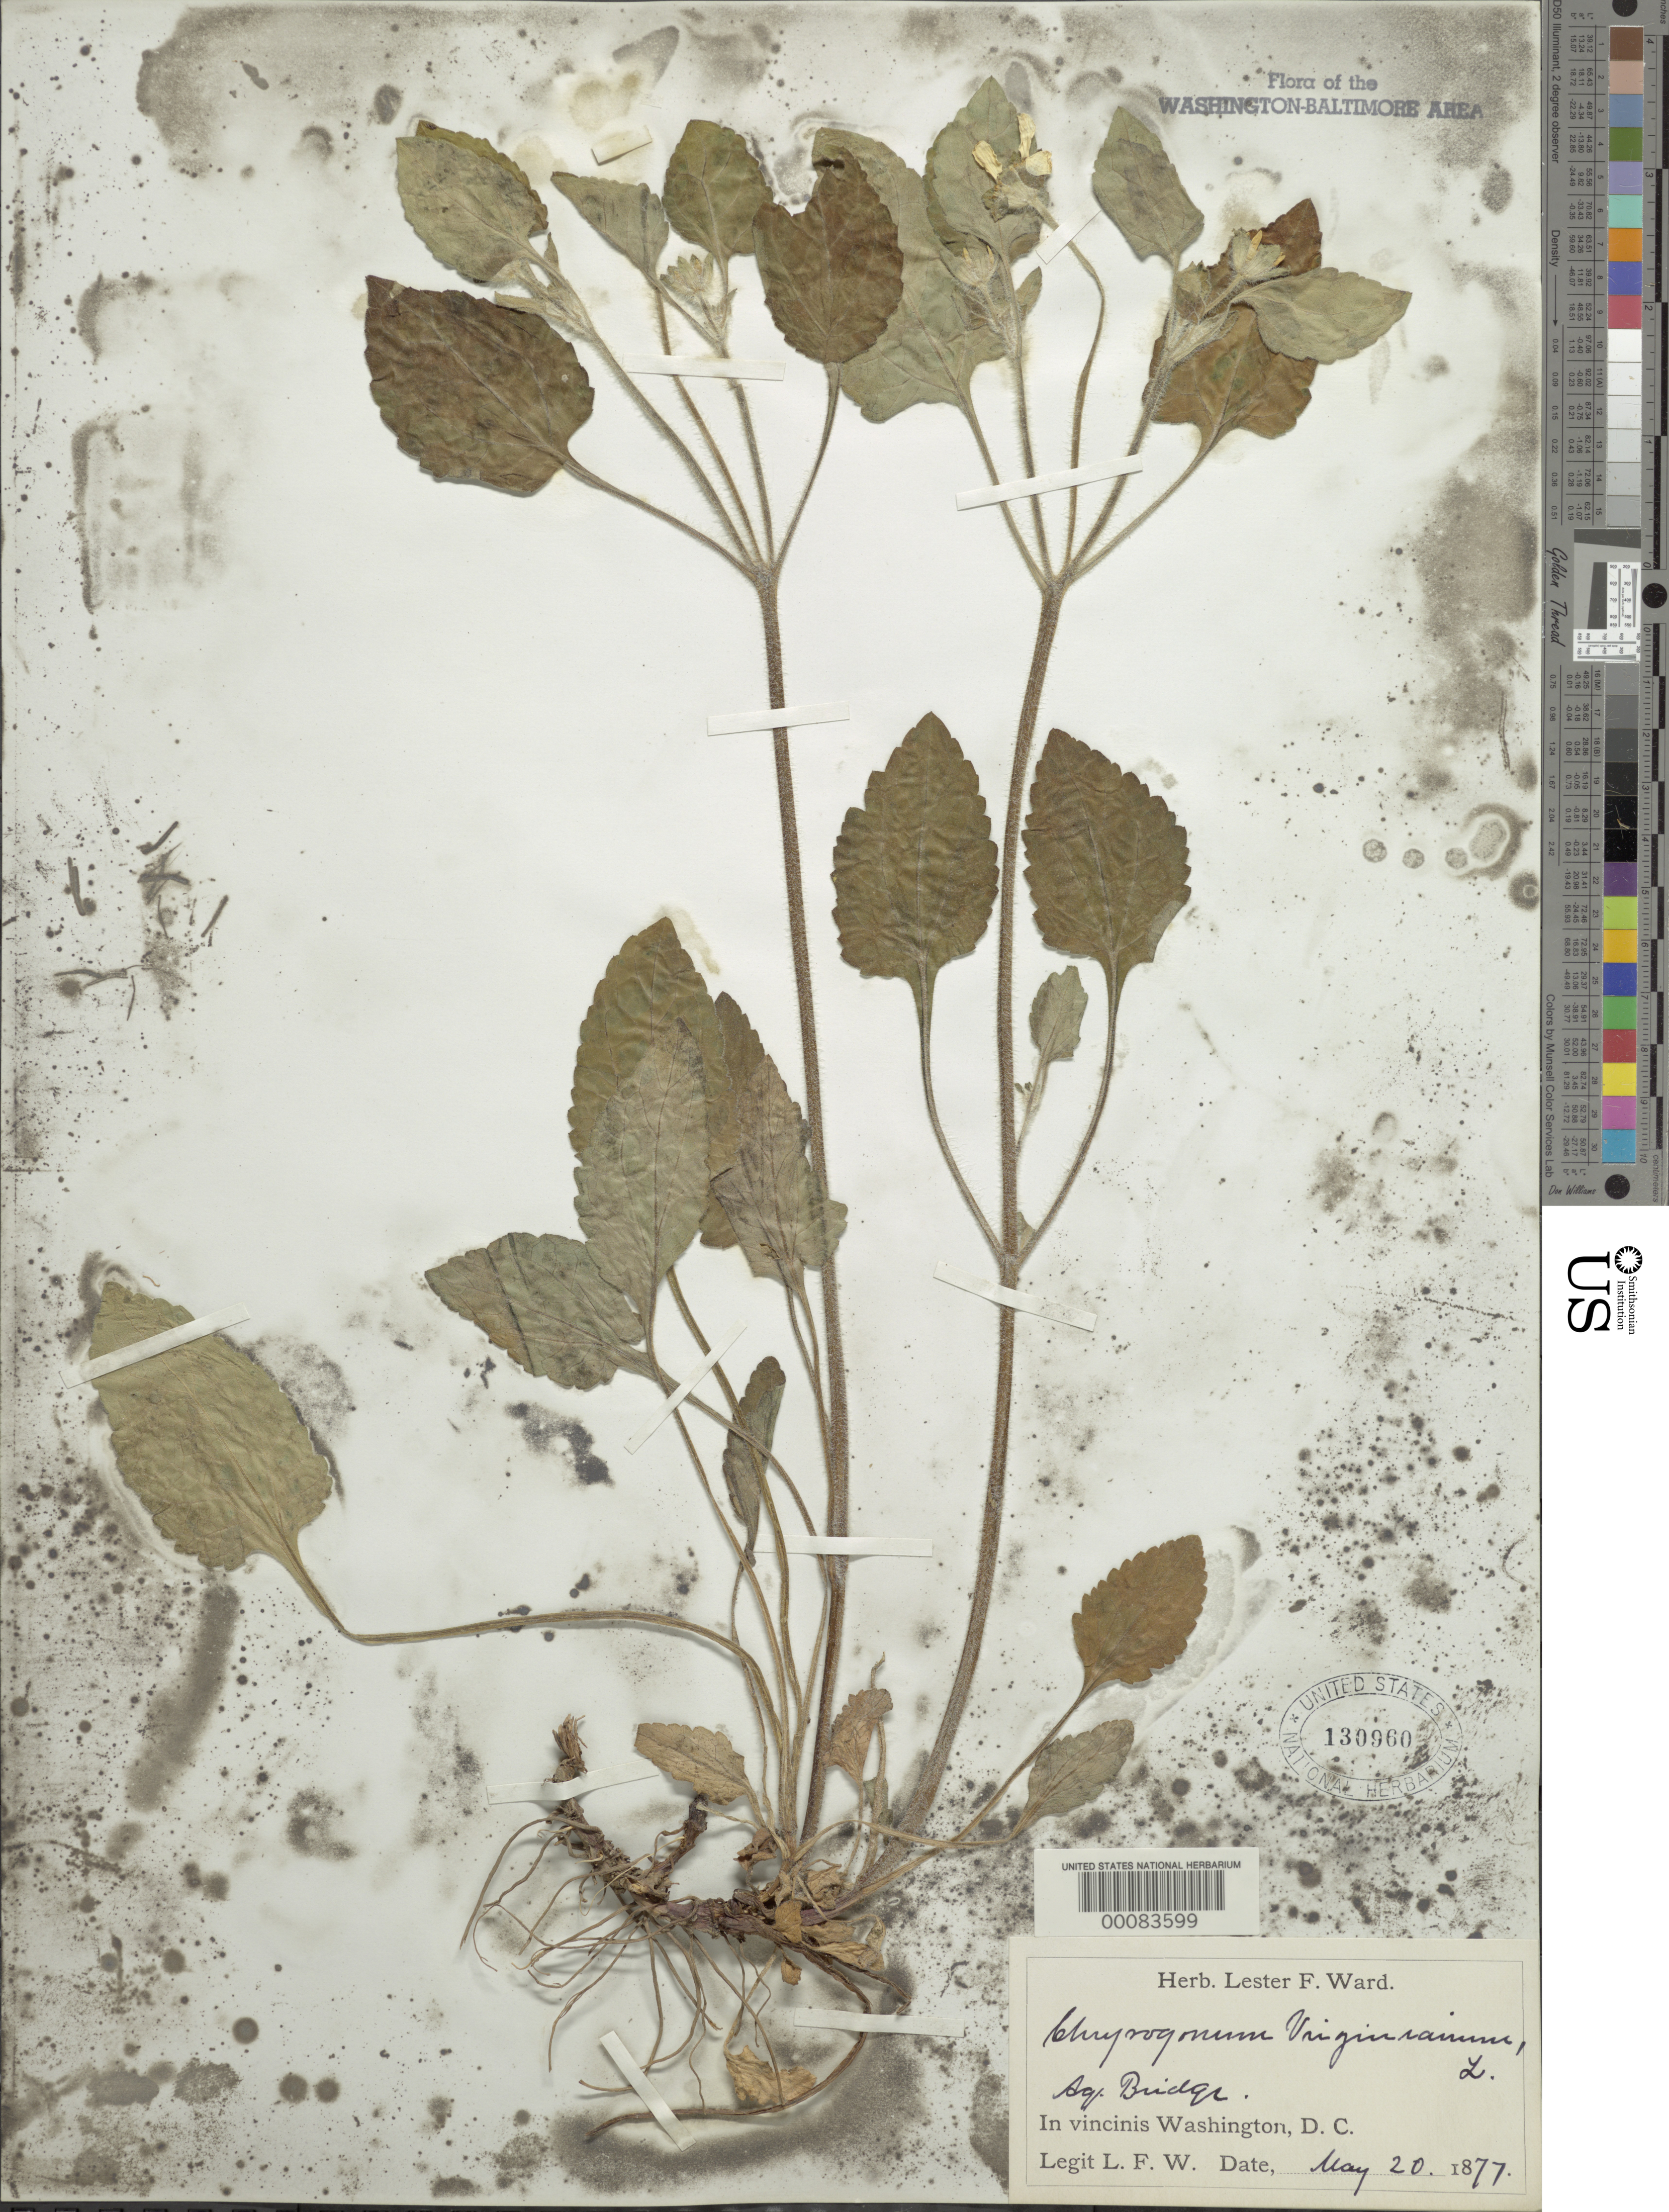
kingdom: Plantae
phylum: Tracheophyta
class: Magnoliopsida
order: Asterales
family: Asteraceae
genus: Chrysogonum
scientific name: Chrysogonum virginianum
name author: L.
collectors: L. F. Ward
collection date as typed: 20 May 1877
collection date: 1877-05-20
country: United States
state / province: District of Columbia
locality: Aqueduct Bridge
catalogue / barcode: US 130960